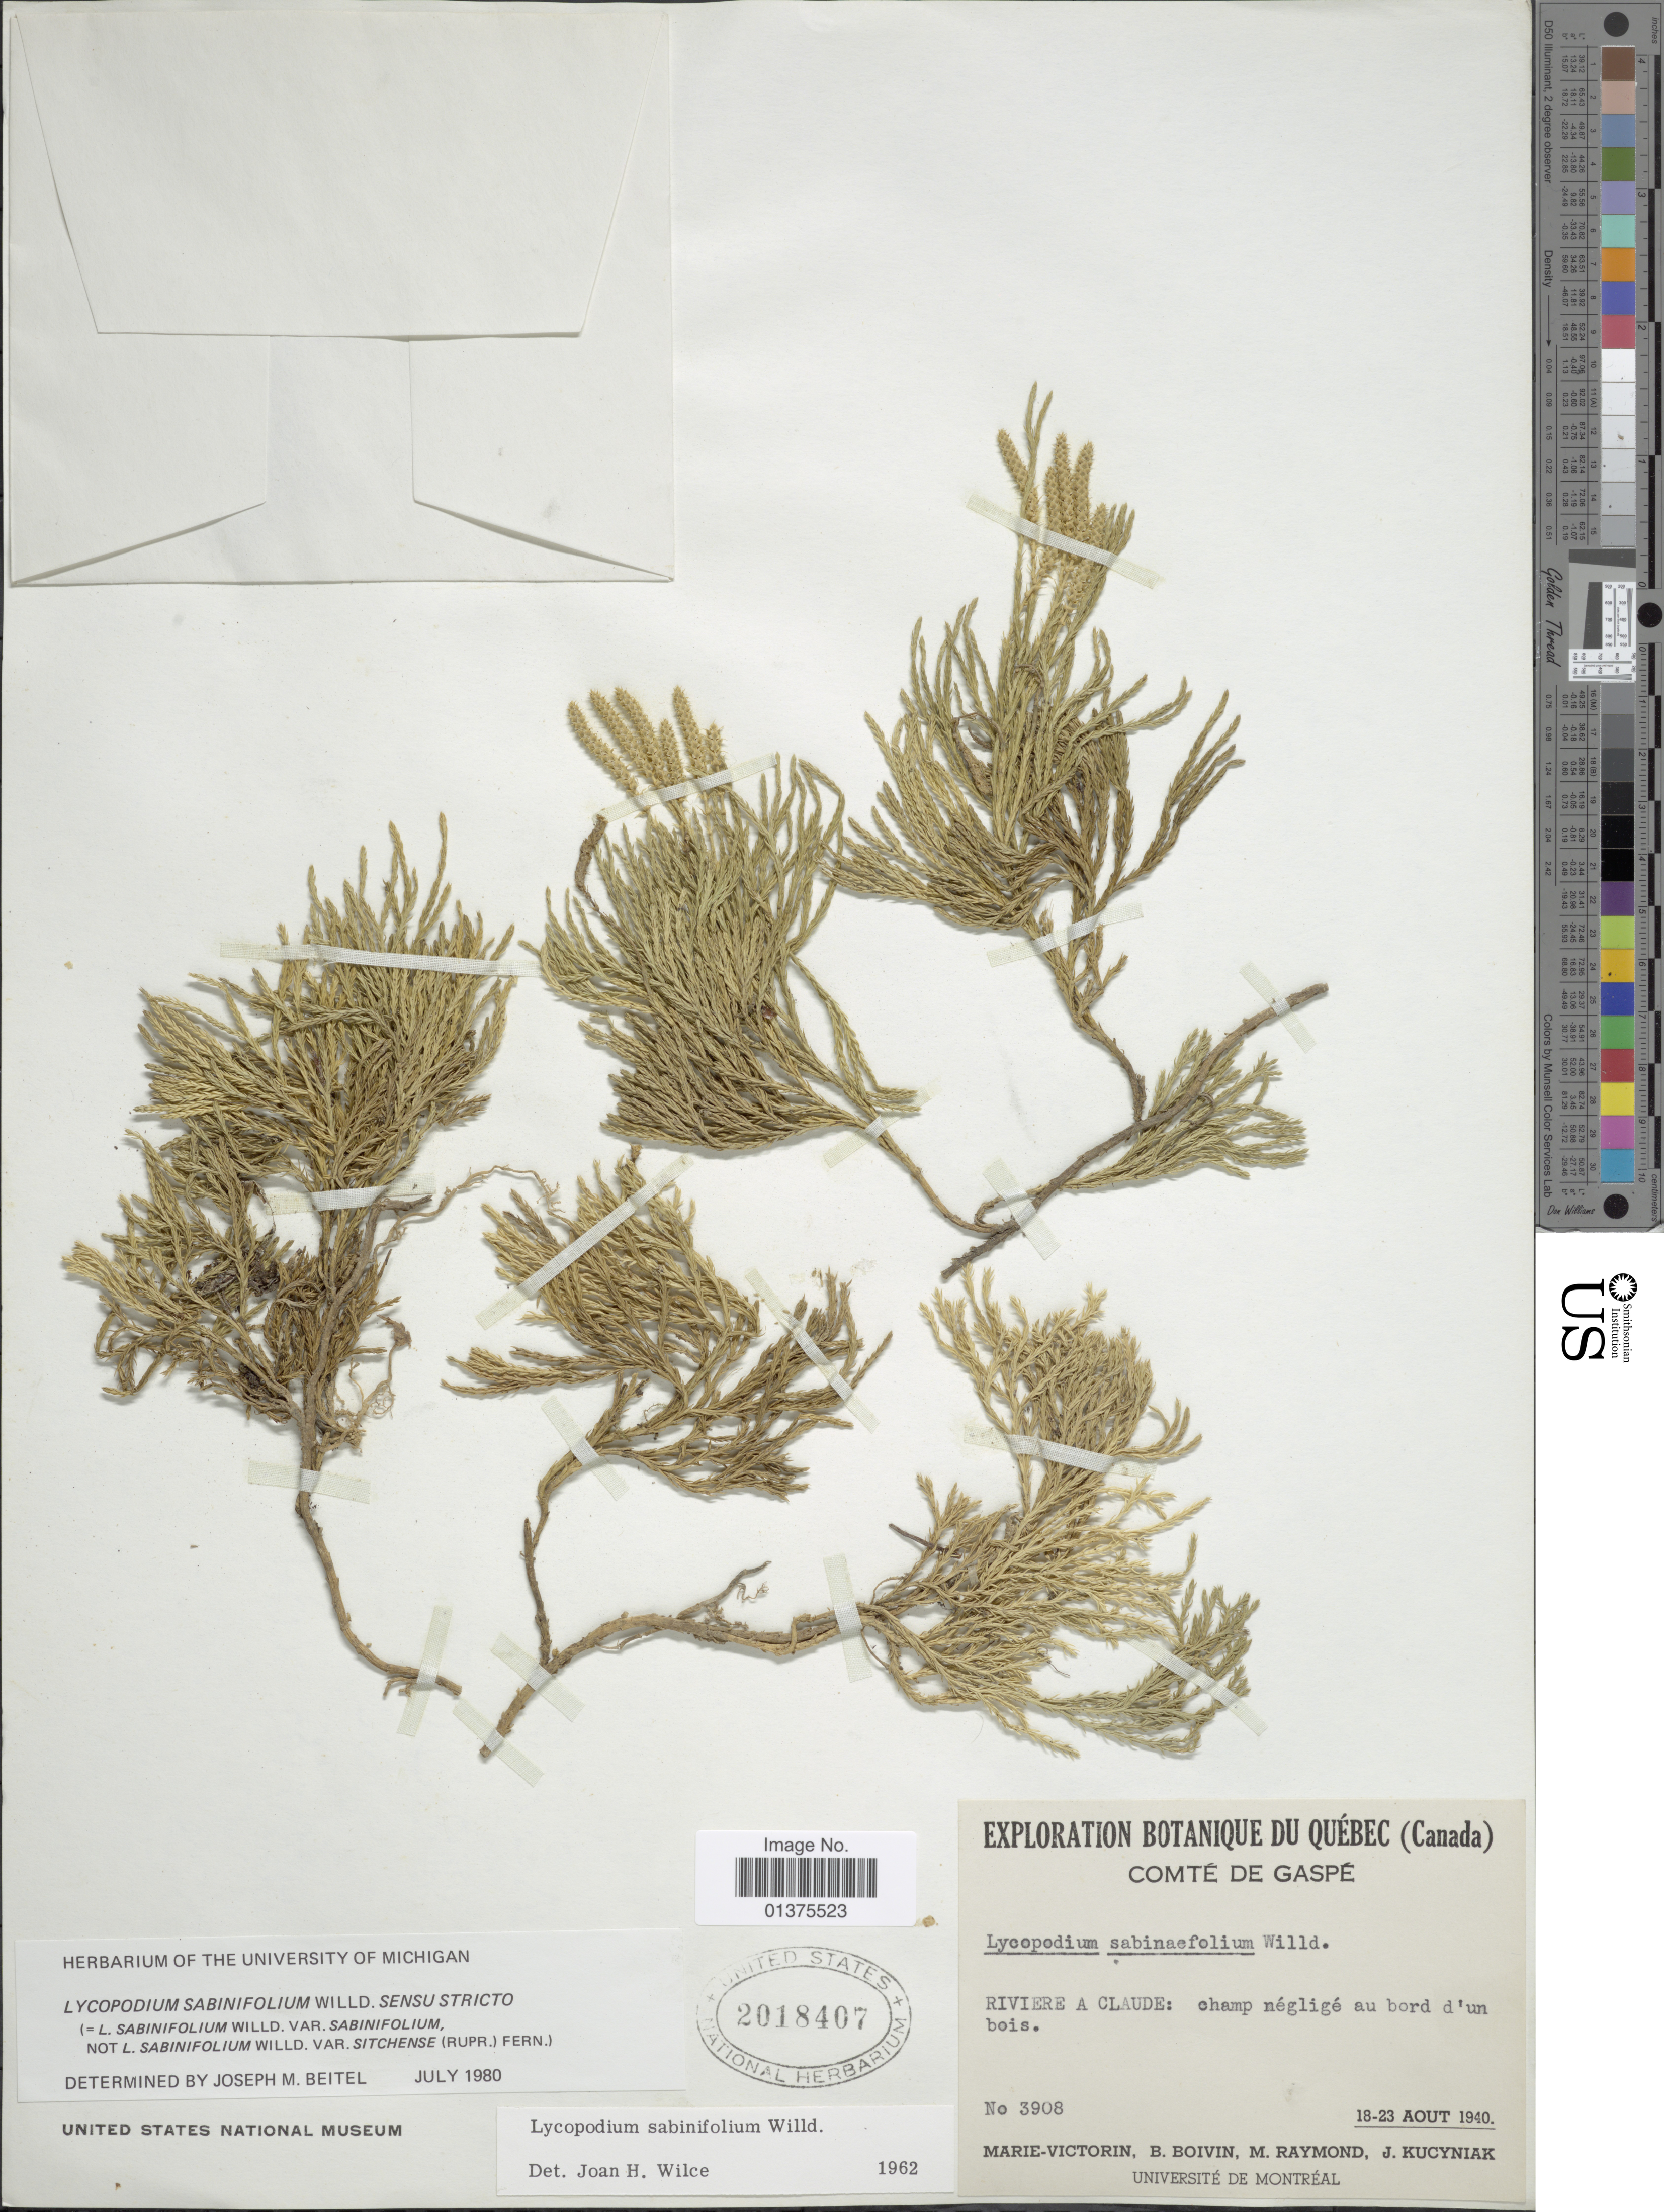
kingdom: Plantae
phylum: Tracheophyta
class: Lycopodiopsida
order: Lycopodiales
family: Lycopodiaceae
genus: Diphasiastrum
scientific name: Diphasiastrum x sabinifolium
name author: (Willd.) Holub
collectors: -. Marie-Victorin, J. R. B. Boivin, M. Raymond & J. Kucyniak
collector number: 3908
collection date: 1940-08-18/1940-08-24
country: Canada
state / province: Quebec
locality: Comté de Gaspé, riviere a Claude: champ négligé au bord d'un bois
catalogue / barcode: US 2018407